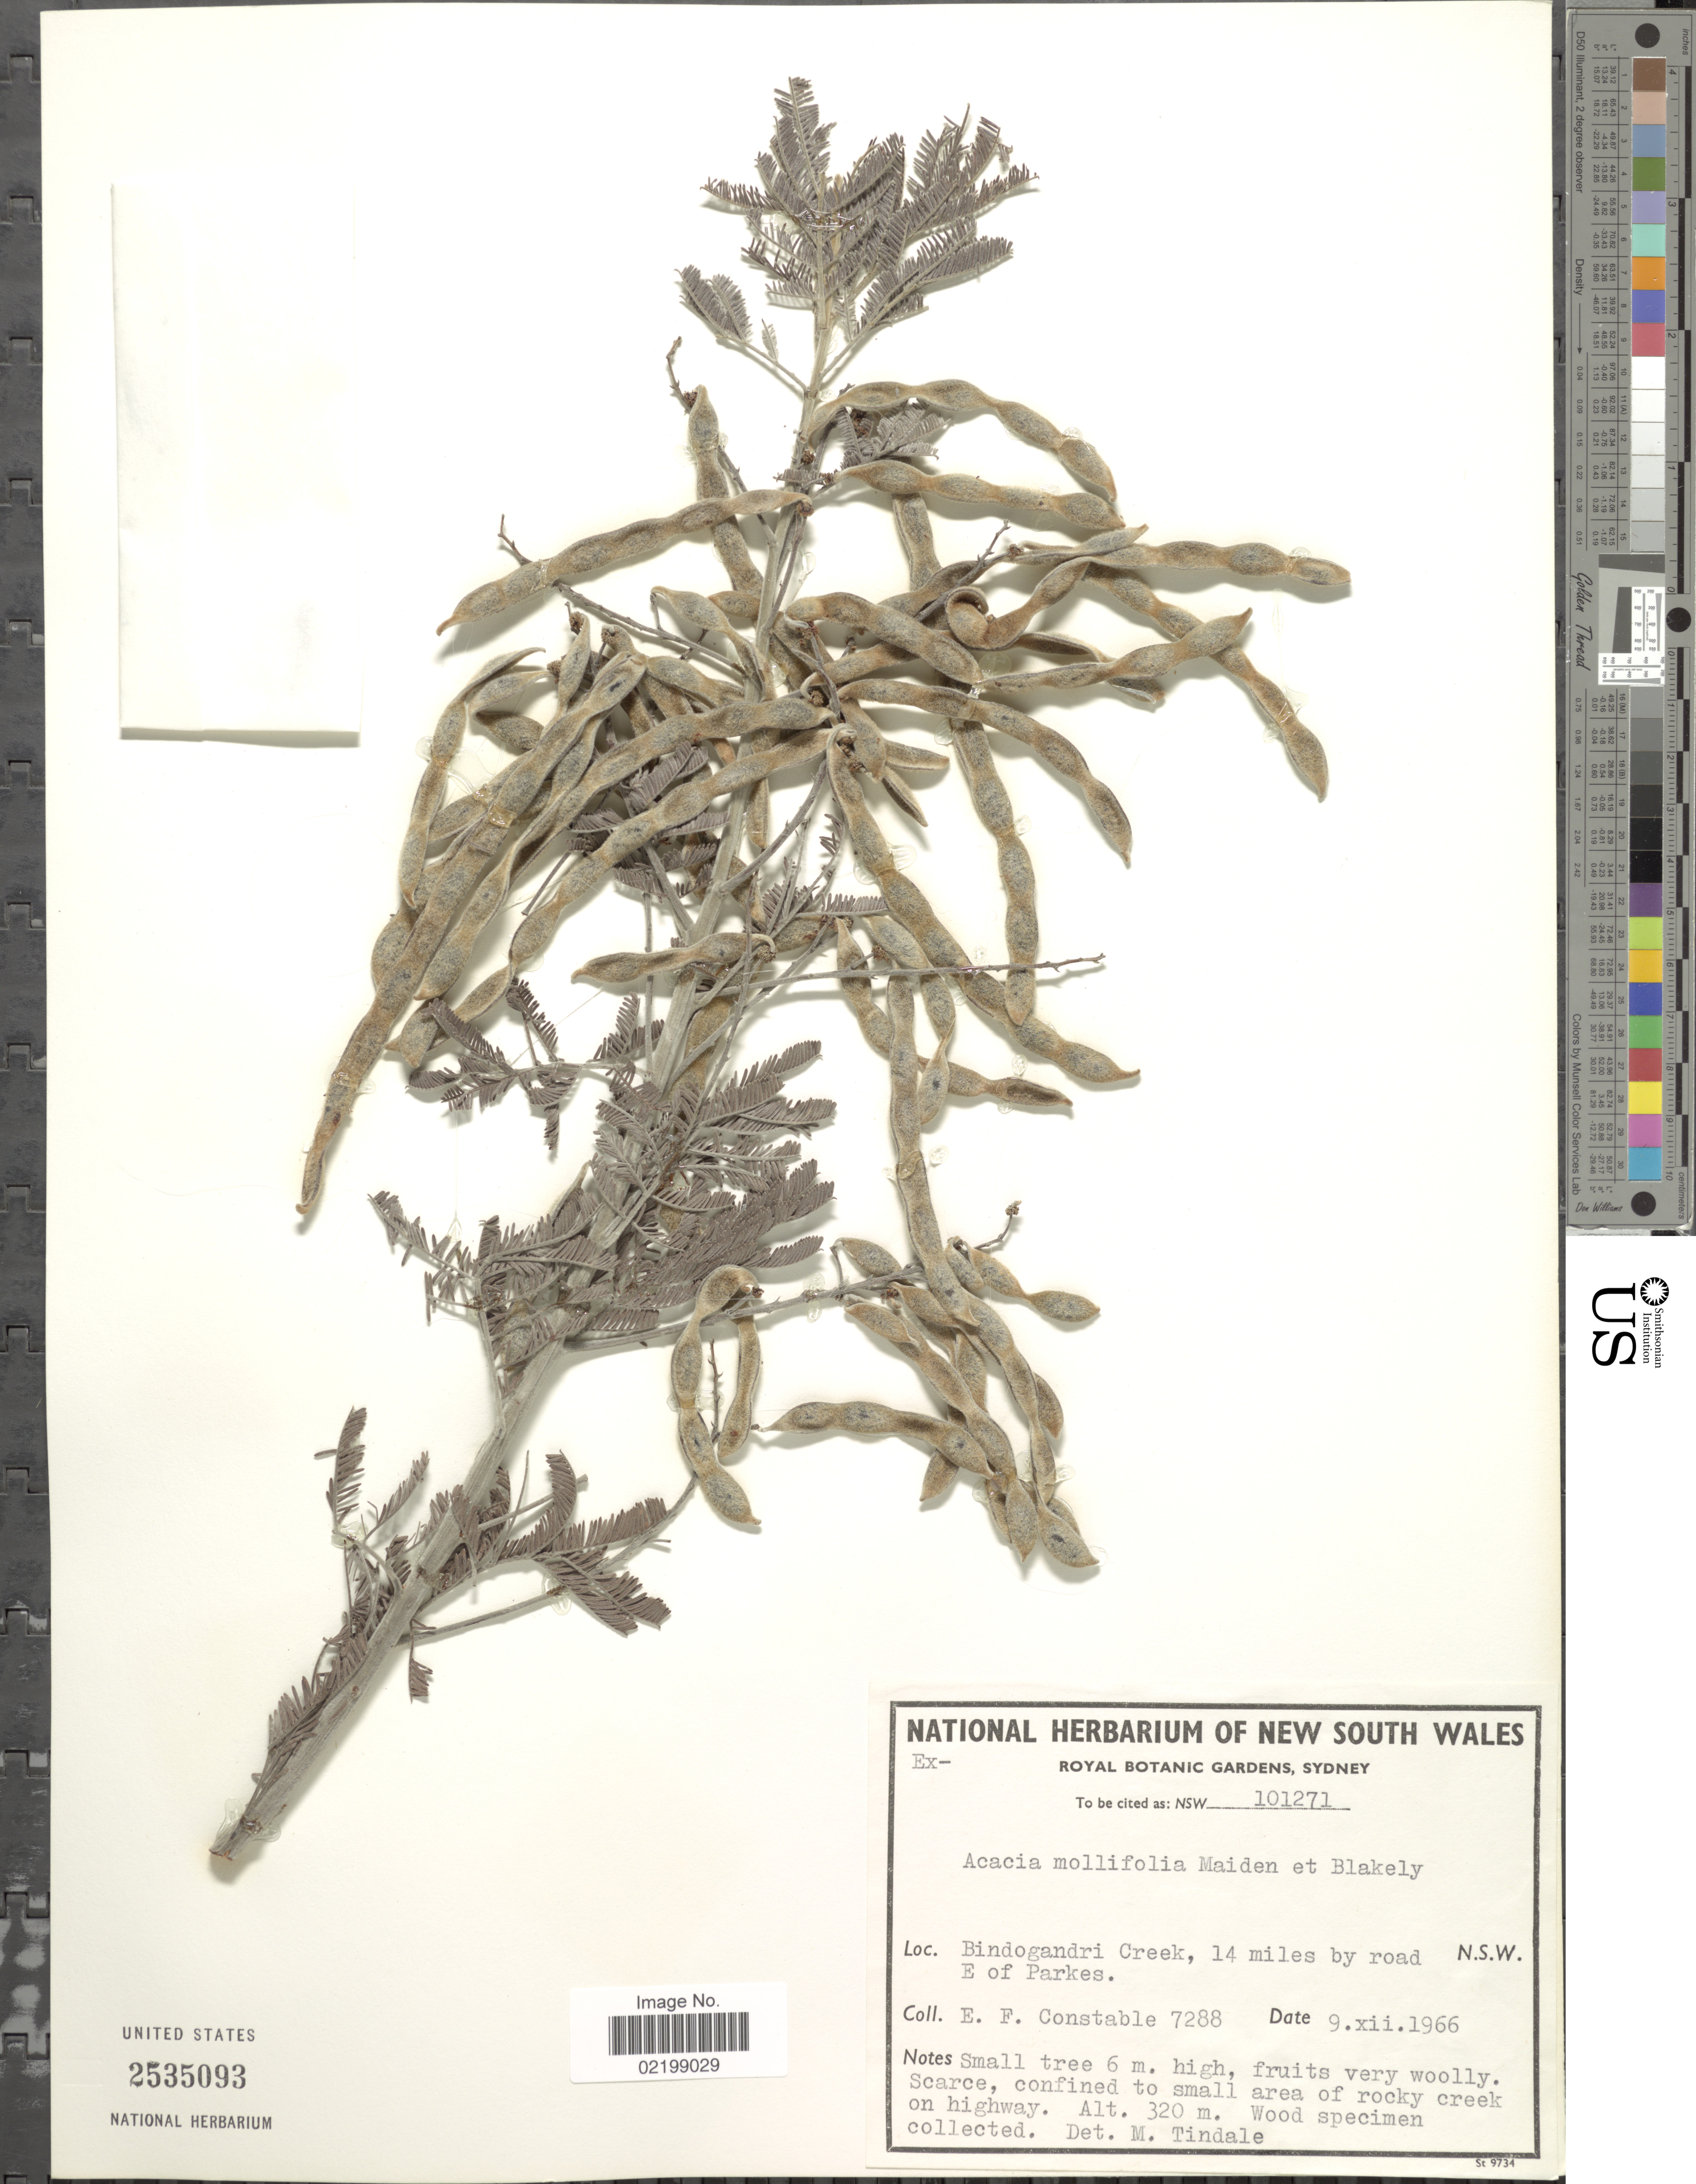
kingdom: Plantae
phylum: Tracheophyta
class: Magnoliopsida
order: Fabales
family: Fabaceae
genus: Acacia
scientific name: Acacia mollifolia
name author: Maiden & Blakeley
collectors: E. F. Constable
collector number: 7288/101271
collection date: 1966-12-09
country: Australia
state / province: New South Wales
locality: Bindogandru Creek, 14 miles by road E of Parkes, confined to small area of rocky creek on highway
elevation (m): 320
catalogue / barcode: US 2535093